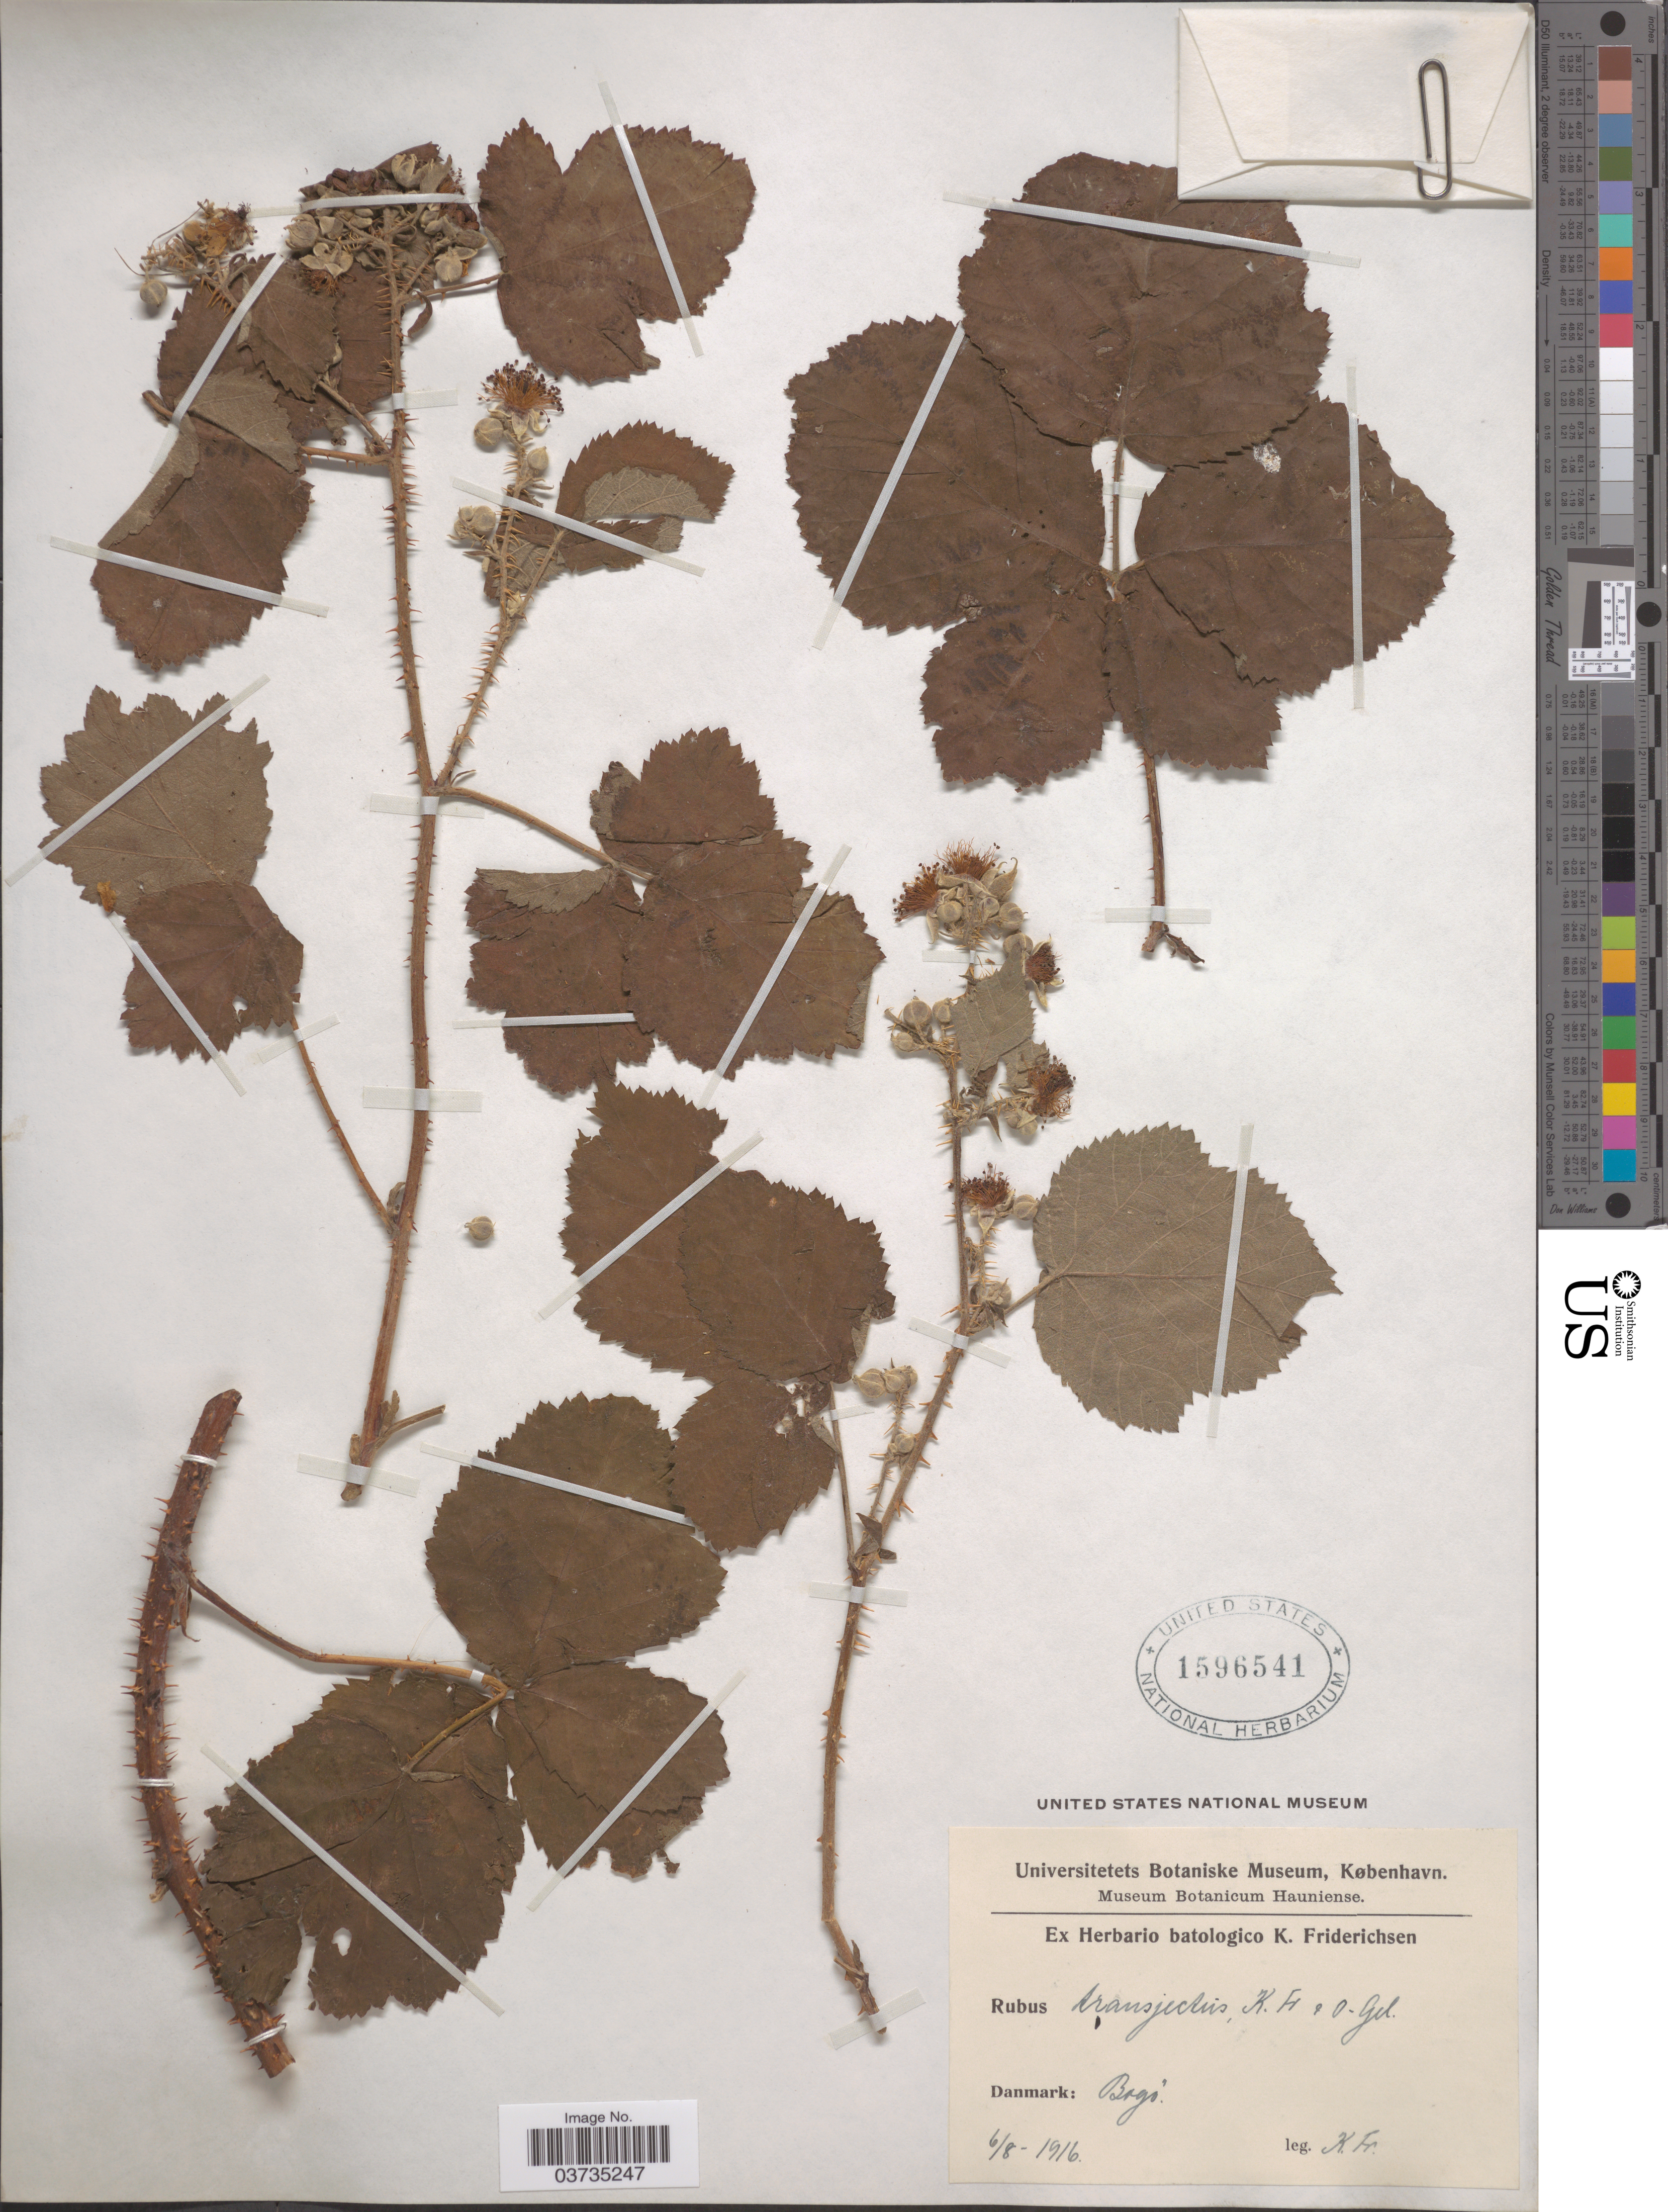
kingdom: Plantae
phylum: Tracheophyta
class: Magnoliopsida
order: Rosales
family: Rosaceae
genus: Rubus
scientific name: Rubus transjectus Frid. & Gelert ined.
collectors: K. Friderichsen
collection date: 1916-08-06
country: Denmark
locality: Bagö.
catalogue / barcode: US 1596541